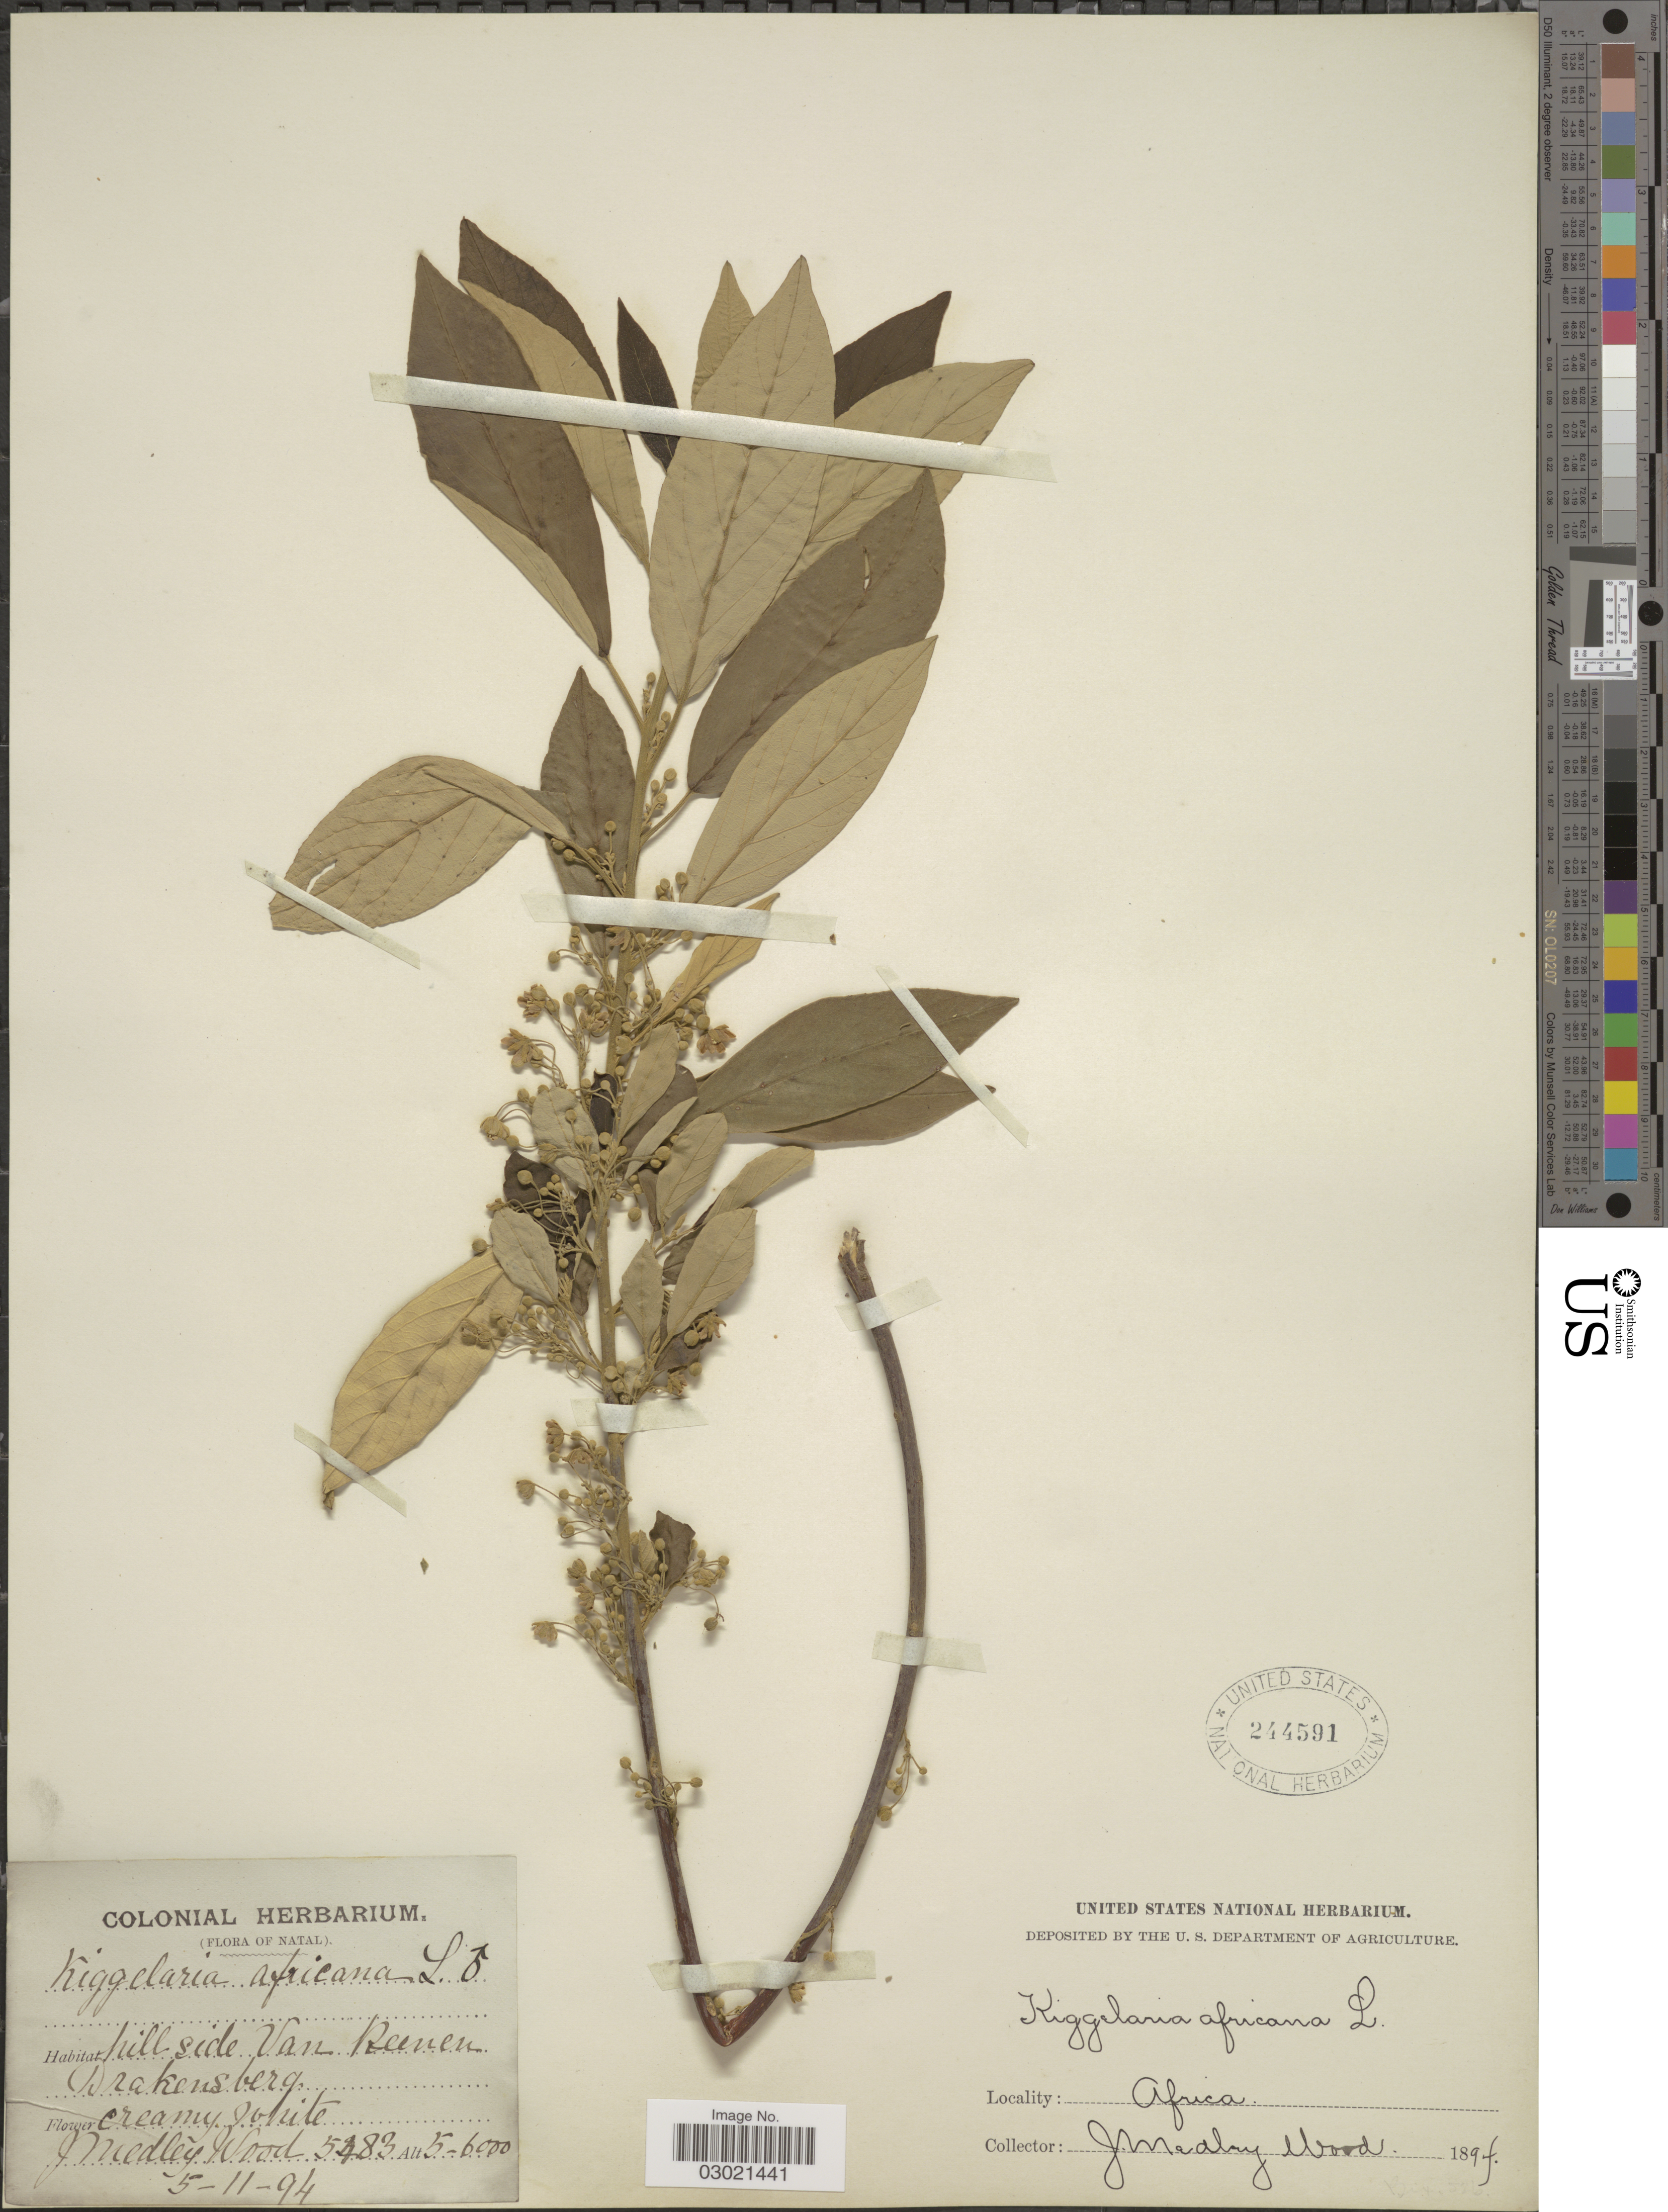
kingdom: Plantae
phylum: Tracheophyta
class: Magnoliopsida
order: Malpighiales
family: Achariaceae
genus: Kiggelaria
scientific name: Kiggelaria africana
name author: L.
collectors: J. Medley Wood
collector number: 5483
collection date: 1894-11-05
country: South Africa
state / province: KwaZulu-Natal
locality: Natal, hillside Van Reenen, Drakensberg.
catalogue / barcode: US 244591